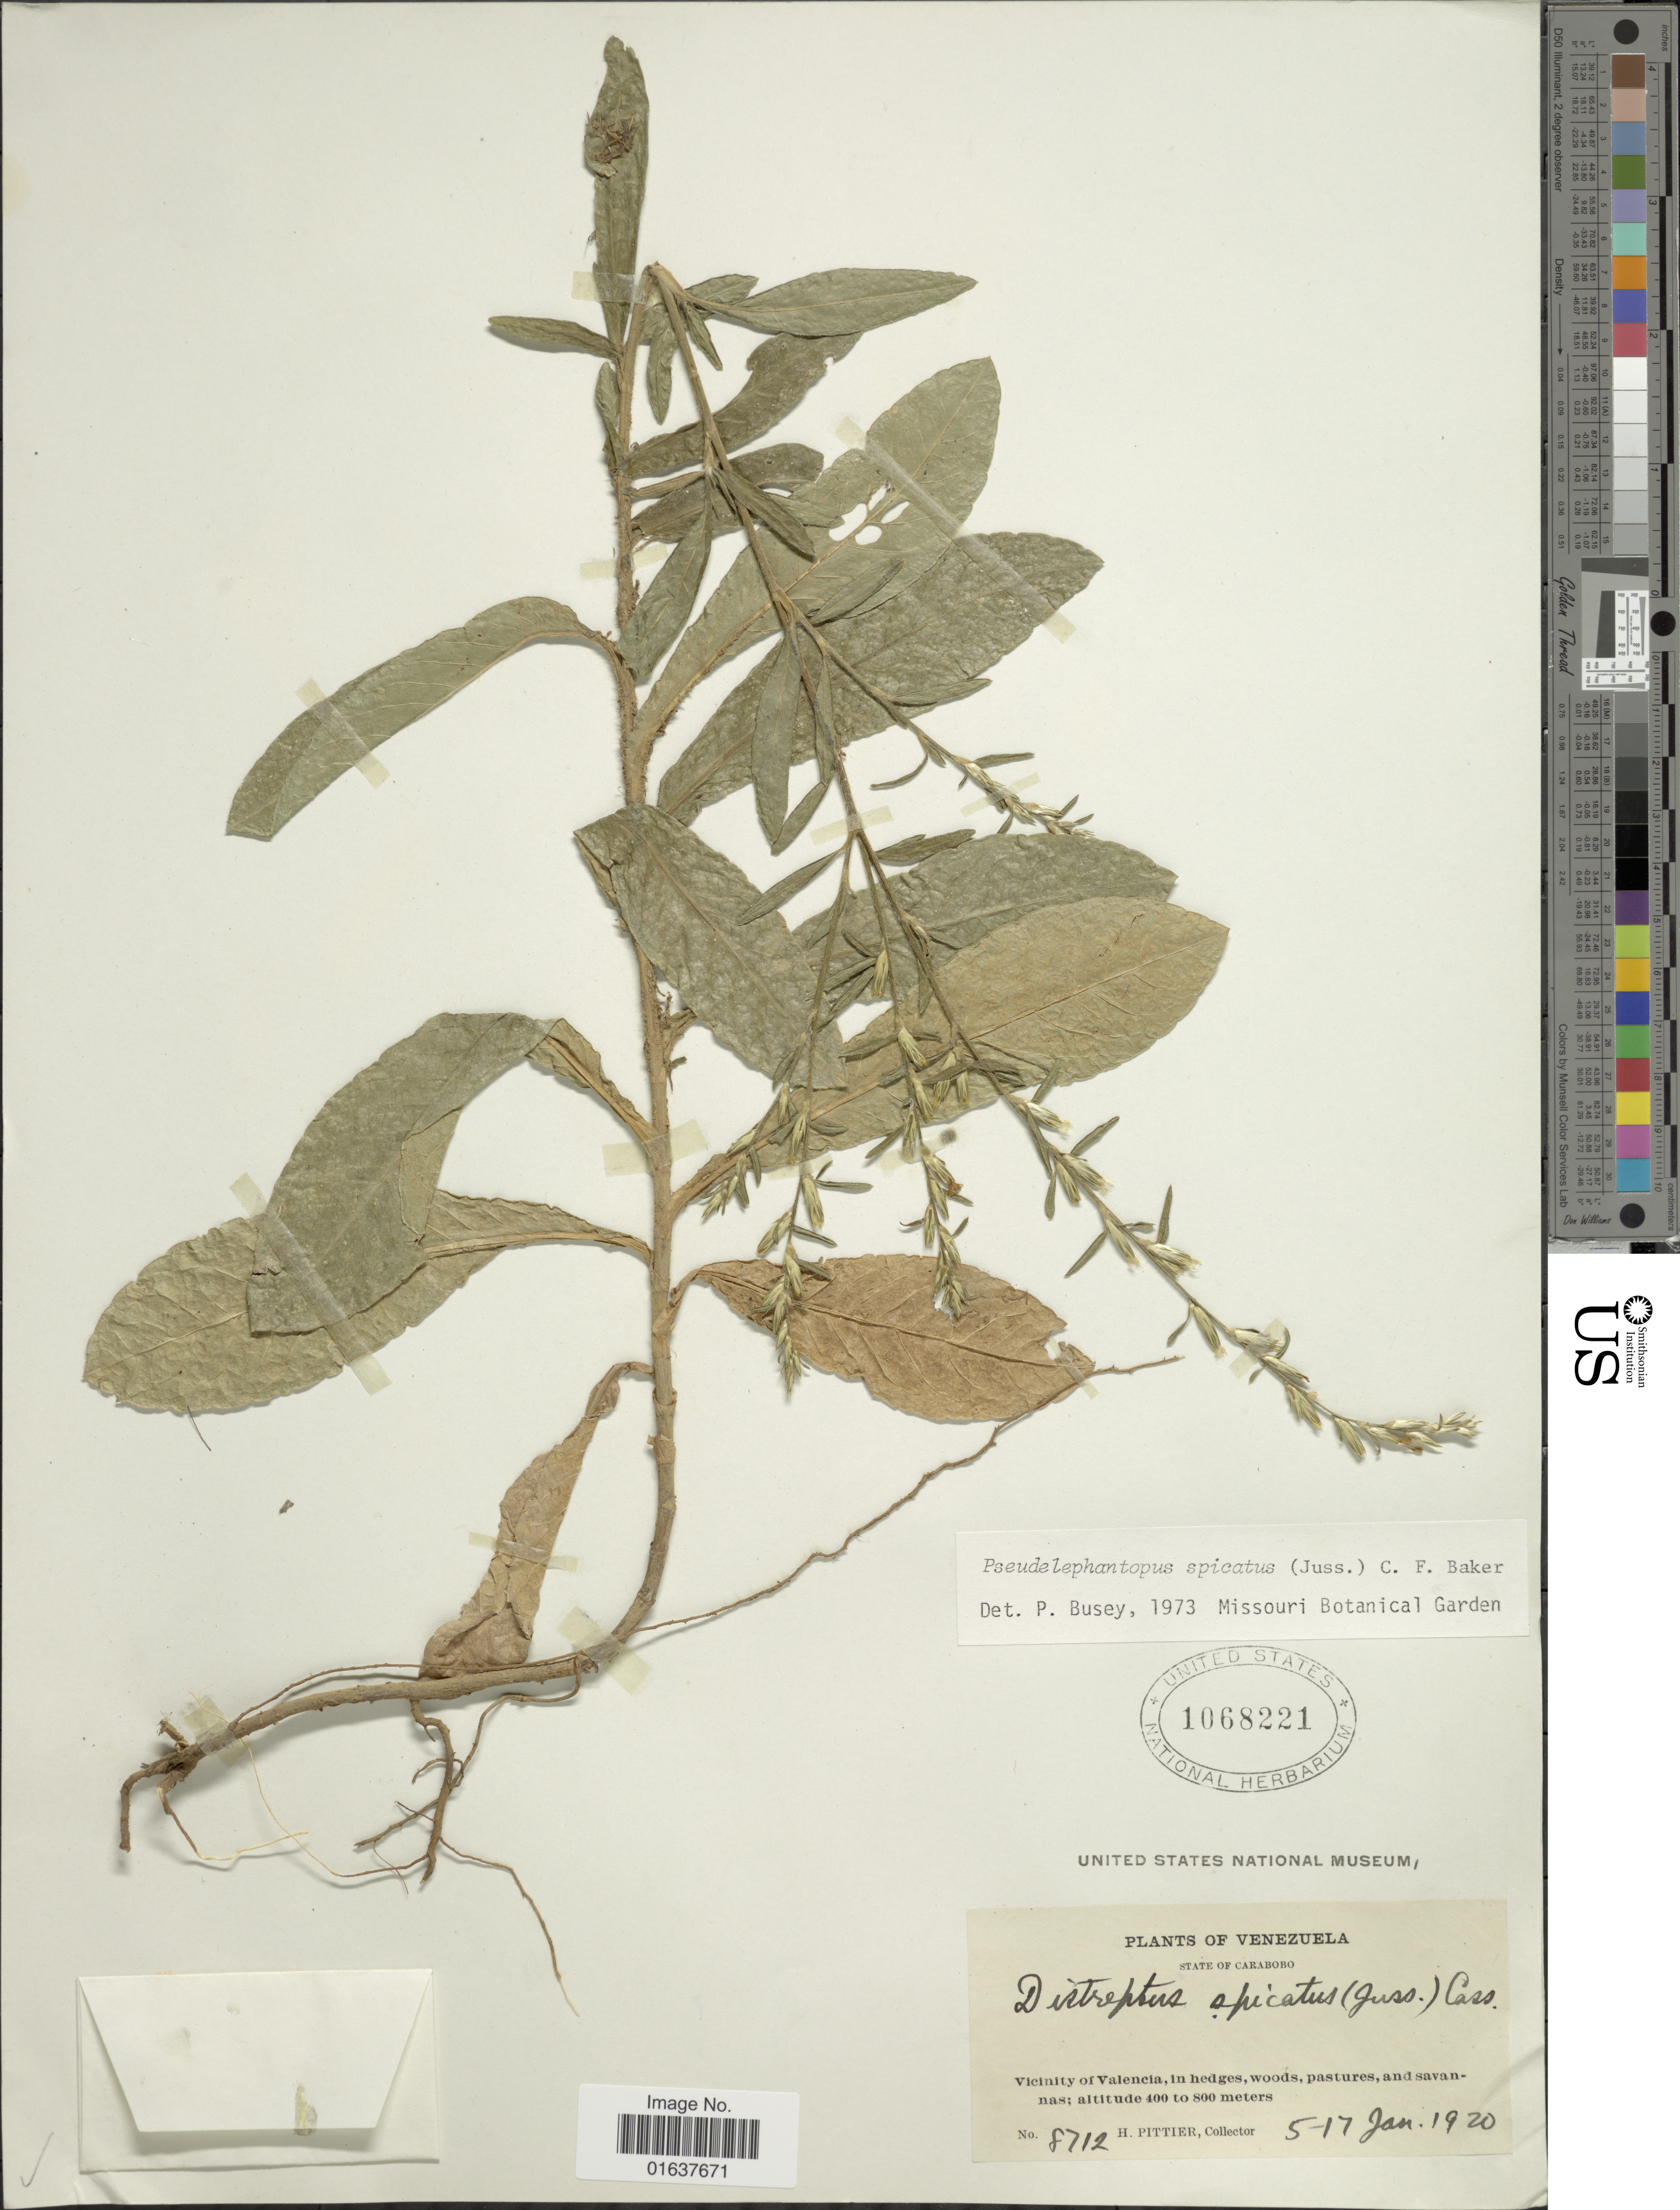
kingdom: Plantae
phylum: Tracheophyta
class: Magnoliopsida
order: Asterales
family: Asteraceae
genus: Pseudelephantopus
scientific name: Pseudelephantopus spicatus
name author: (Juss. ex Aubl.) C.F. Baker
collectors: H. F. Pittier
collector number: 8712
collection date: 1920-01-05/1920-01-17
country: Venezuela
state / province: Carabobo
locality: State of Carabobo. Vicinity of Valencia, in hedges, pastures, and savannas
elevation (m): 400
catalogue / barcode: US 1068221